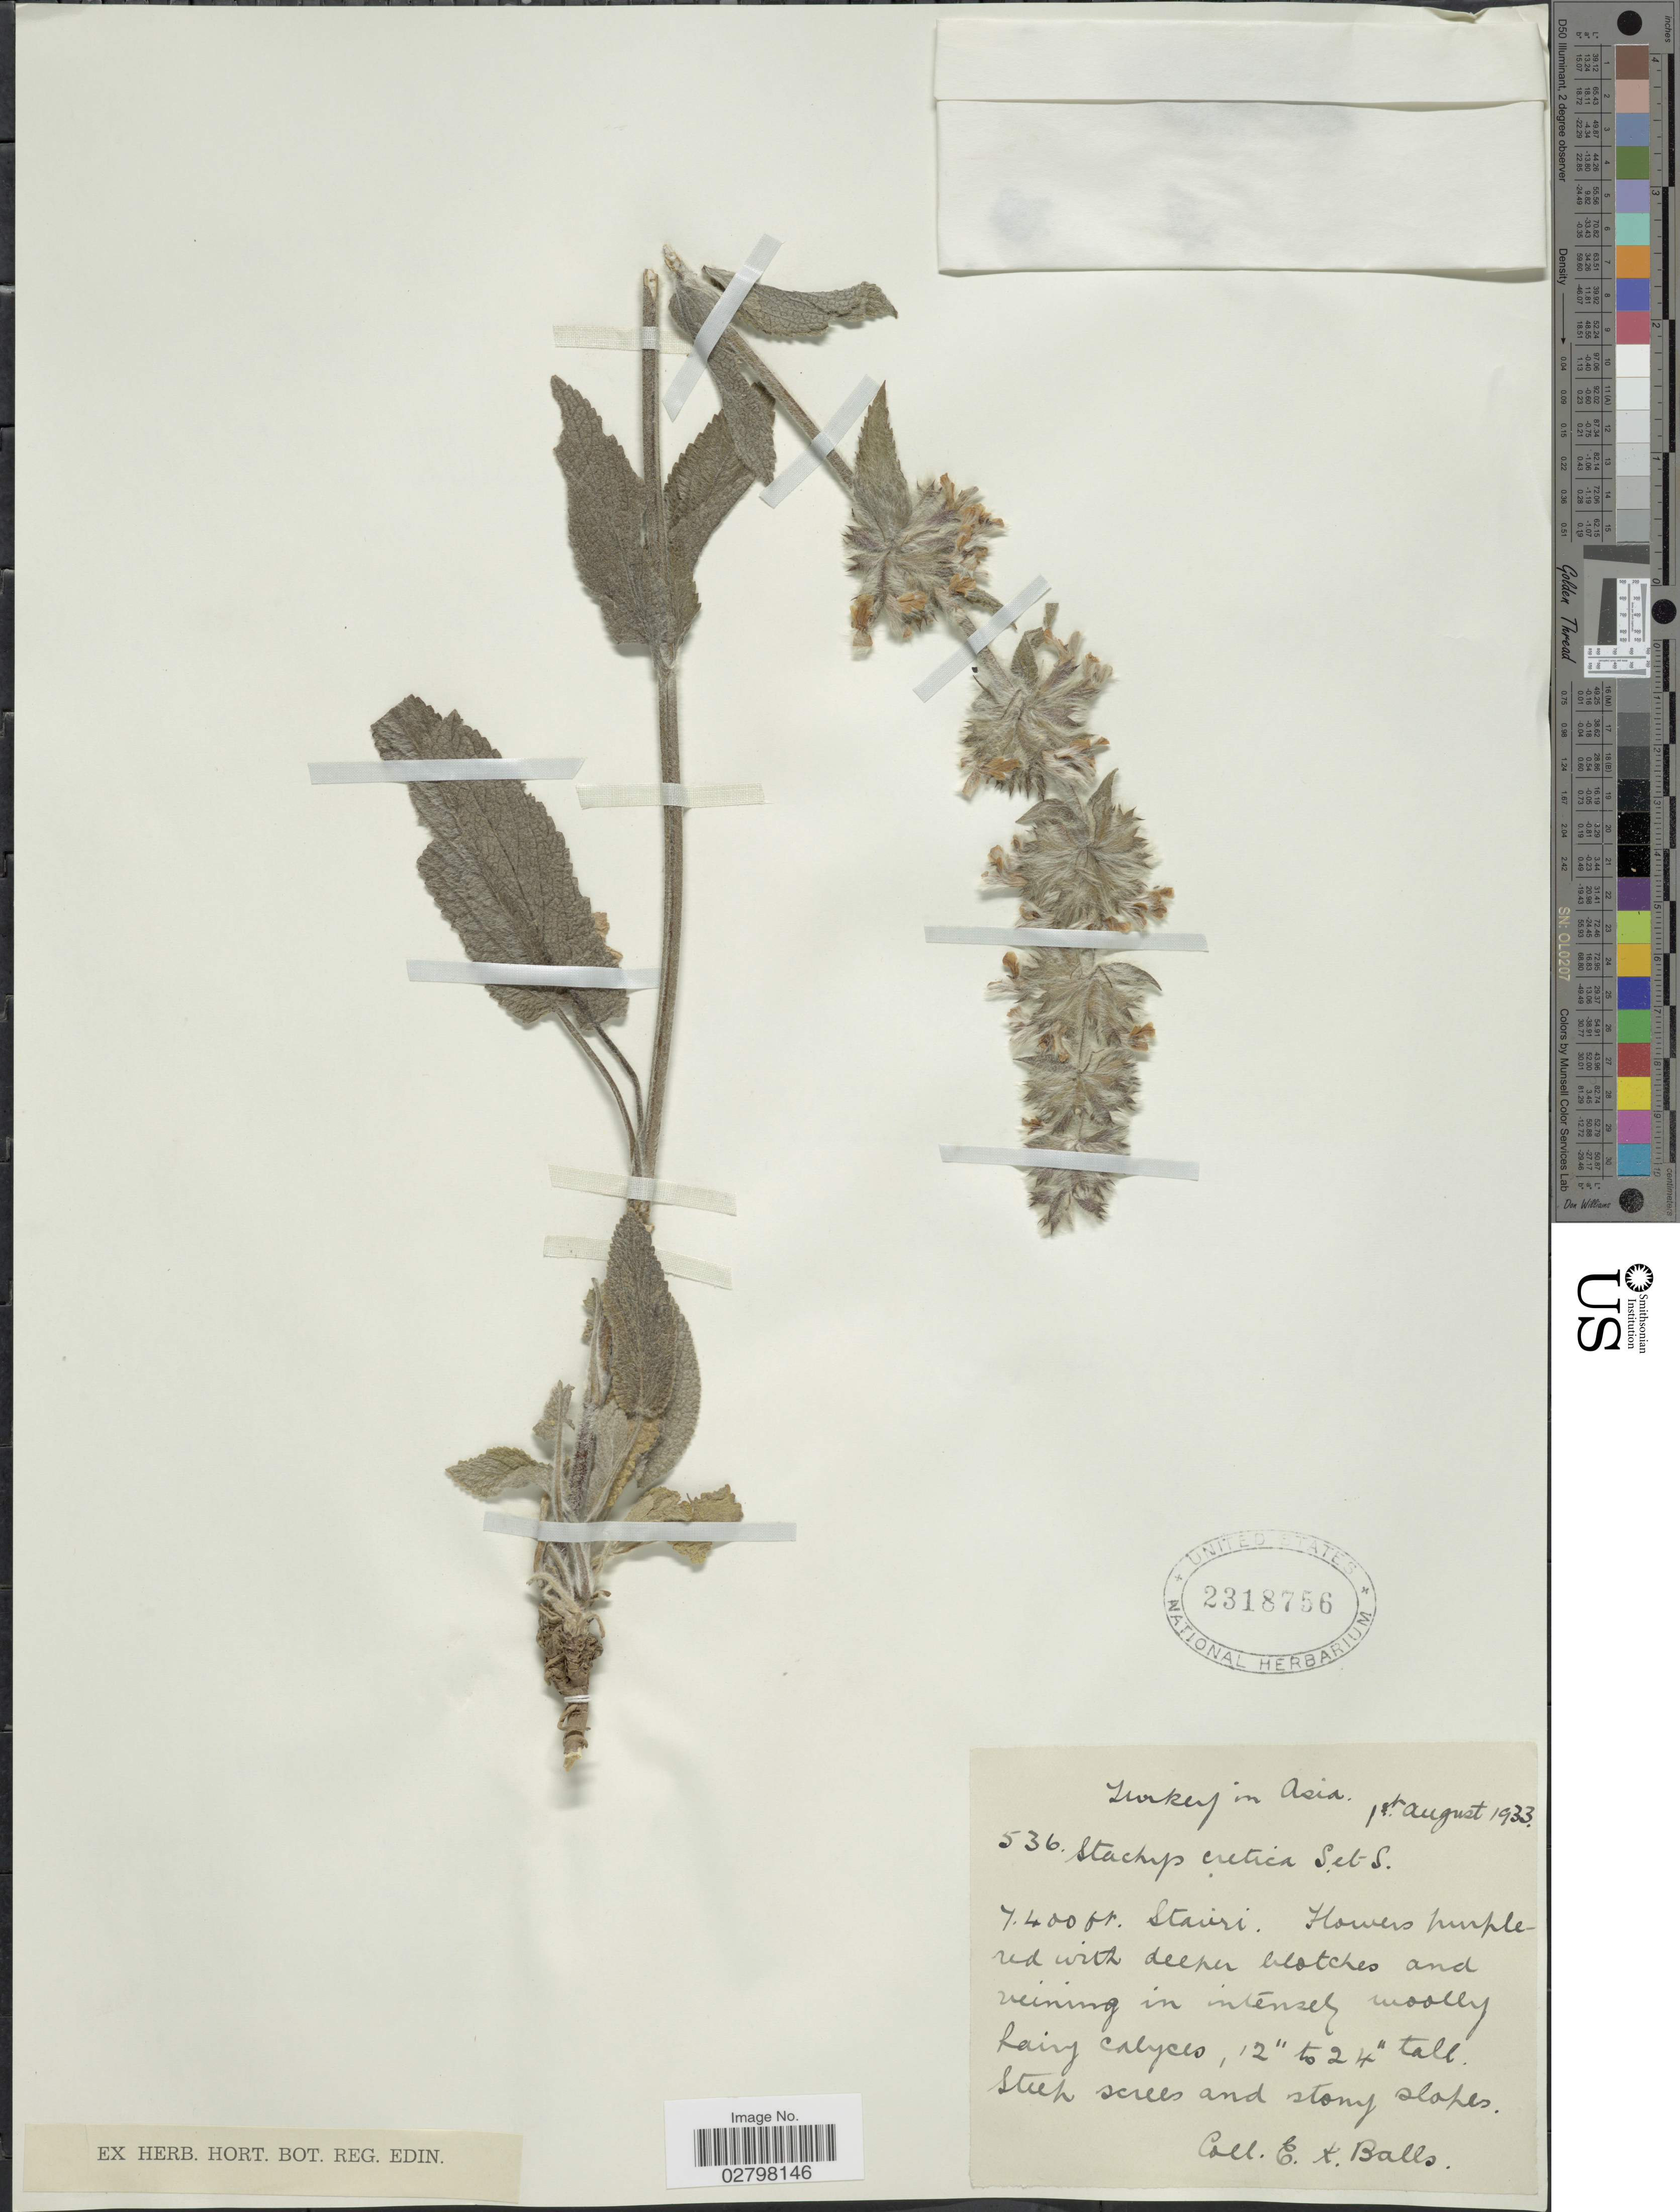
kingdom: Plantae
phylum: Tracheophyta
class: Magnoliopsida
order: Lamiales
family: Lamiaceae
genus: Stachys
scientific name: Stachys cretica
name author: L.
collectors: E. K. Balls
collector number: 536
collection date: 1933-08-01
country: Turkey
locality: Turkey in Asia. Stairi. [interpreted]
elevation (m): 2256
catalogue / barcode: US 2318756